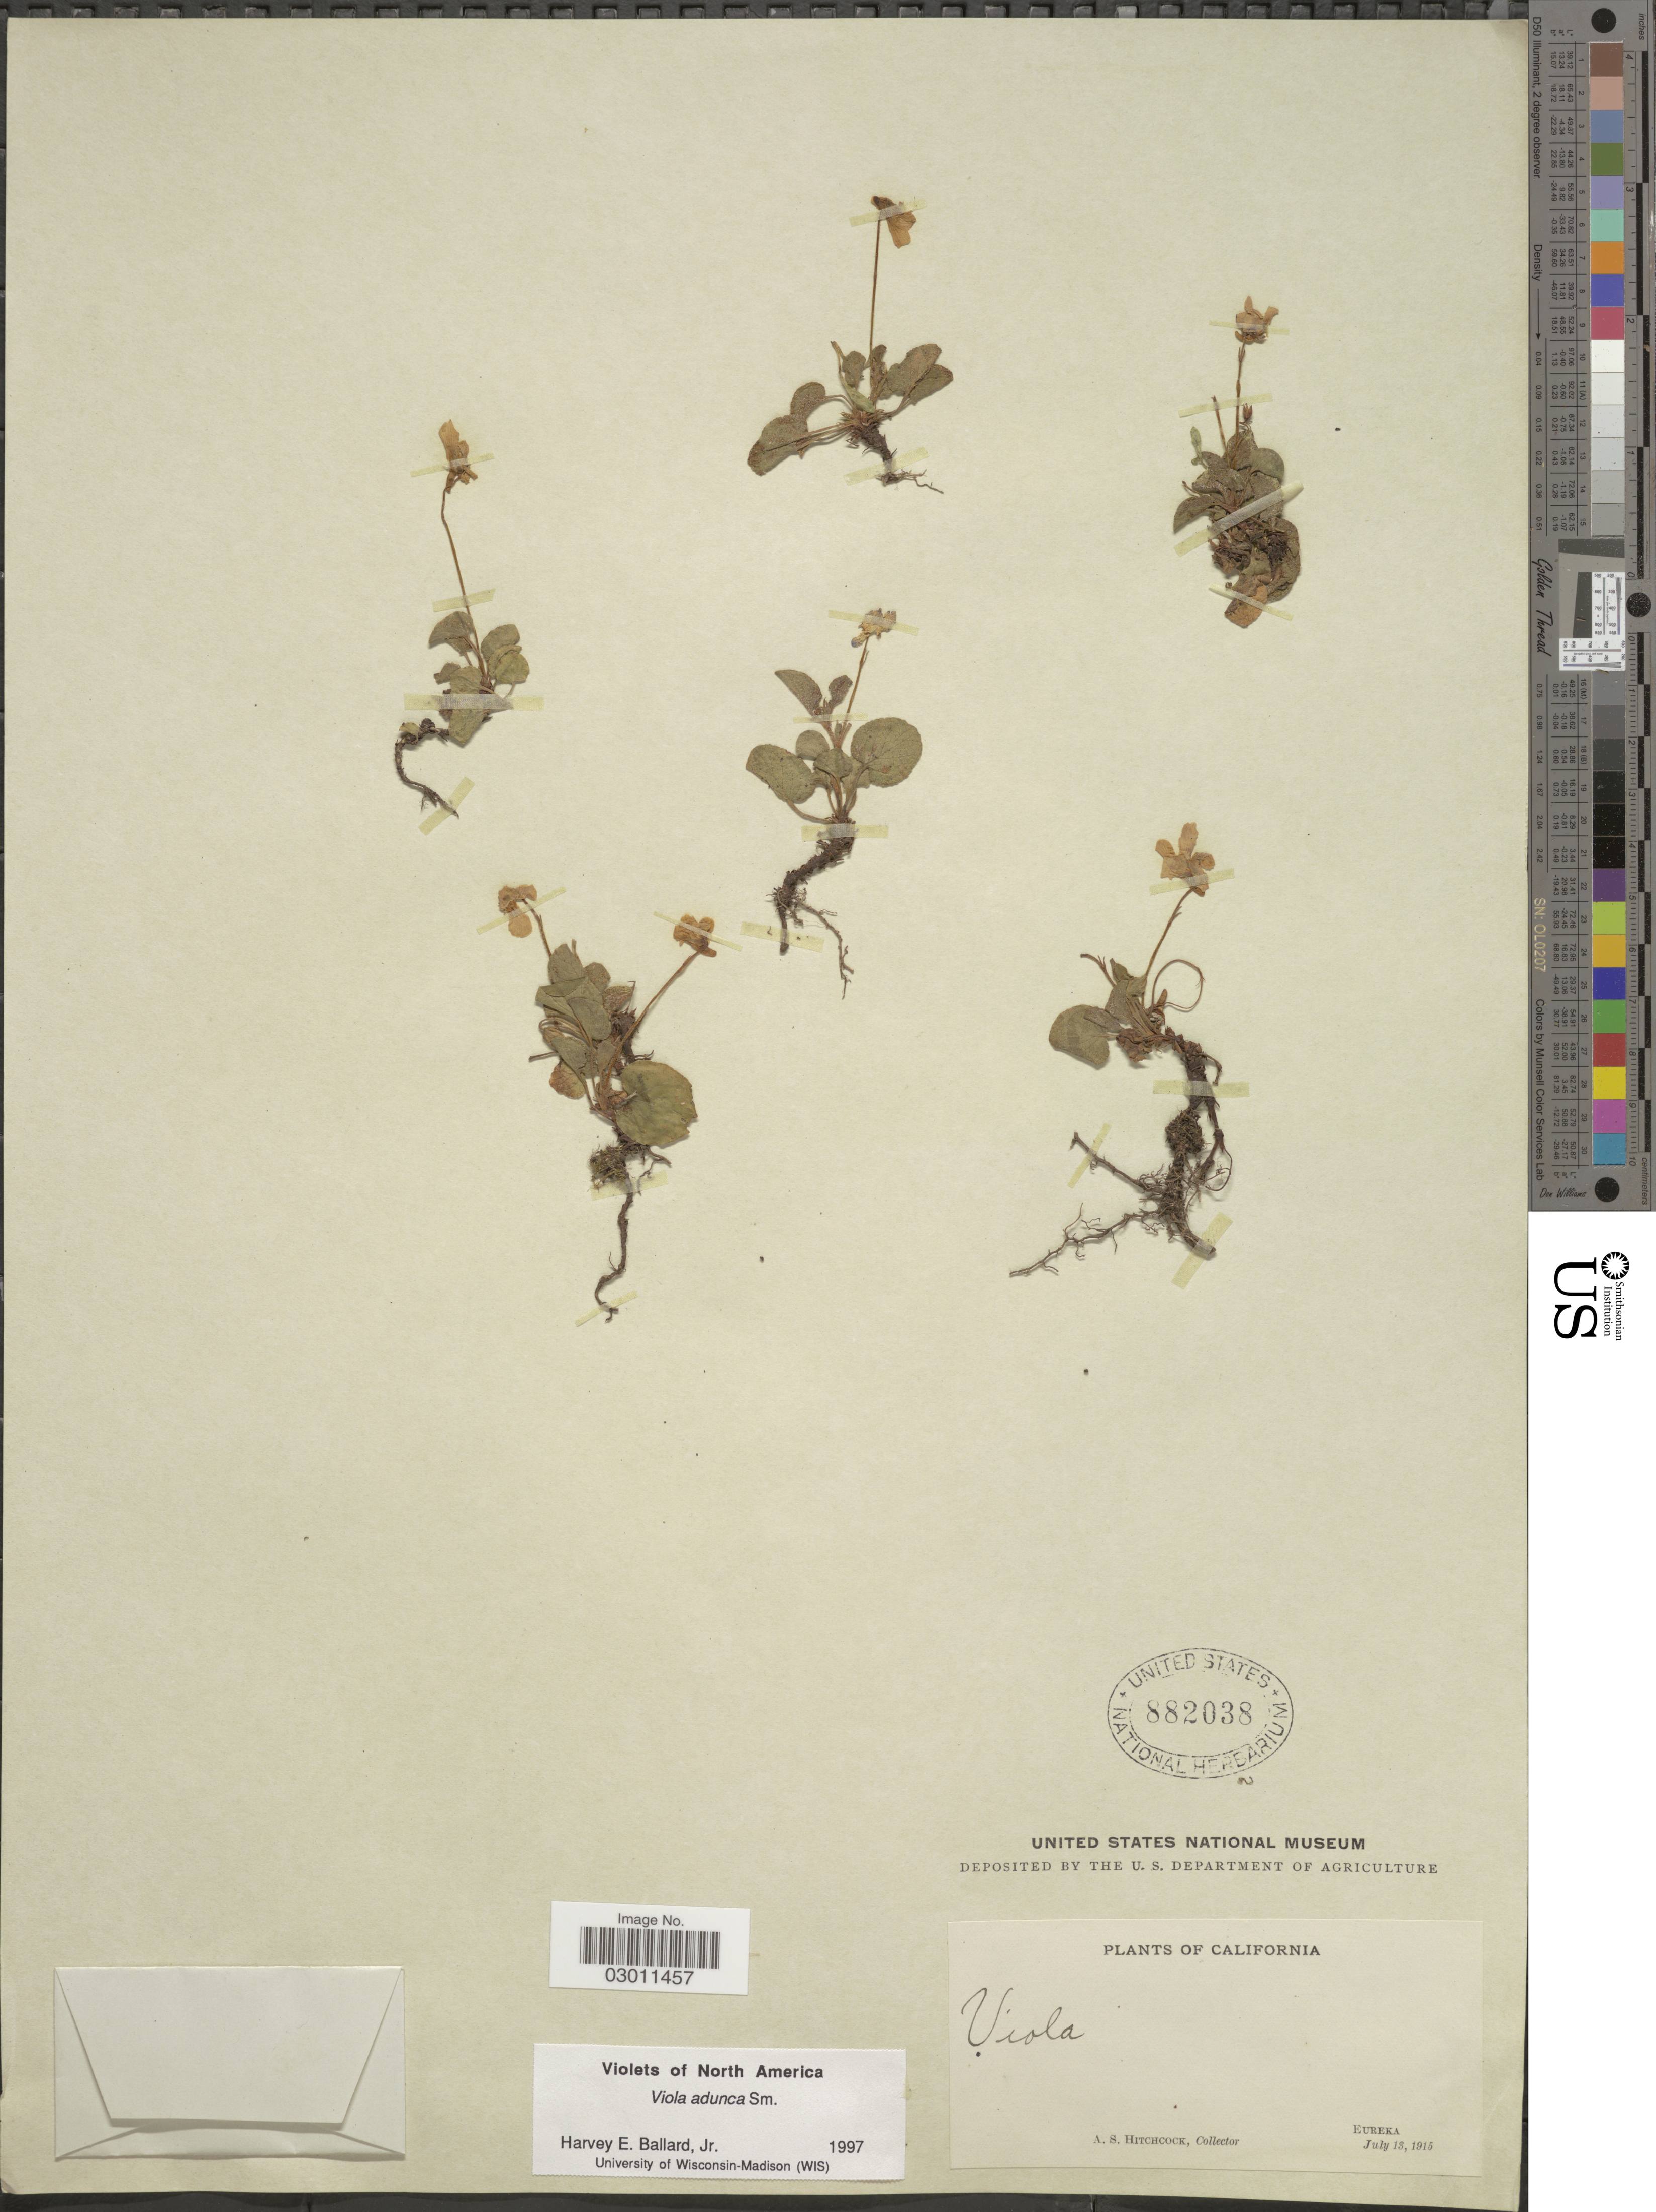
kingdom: Plantae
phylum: Tracheophyta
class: Magnoliopsida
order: Malpighiales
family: Violaceae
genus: Viola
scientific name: Viola adunca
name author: Sm.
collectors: A. S. Hitchcock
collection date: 1915-07-13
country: United States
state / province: California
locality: Eureka.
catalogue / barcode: US 882038